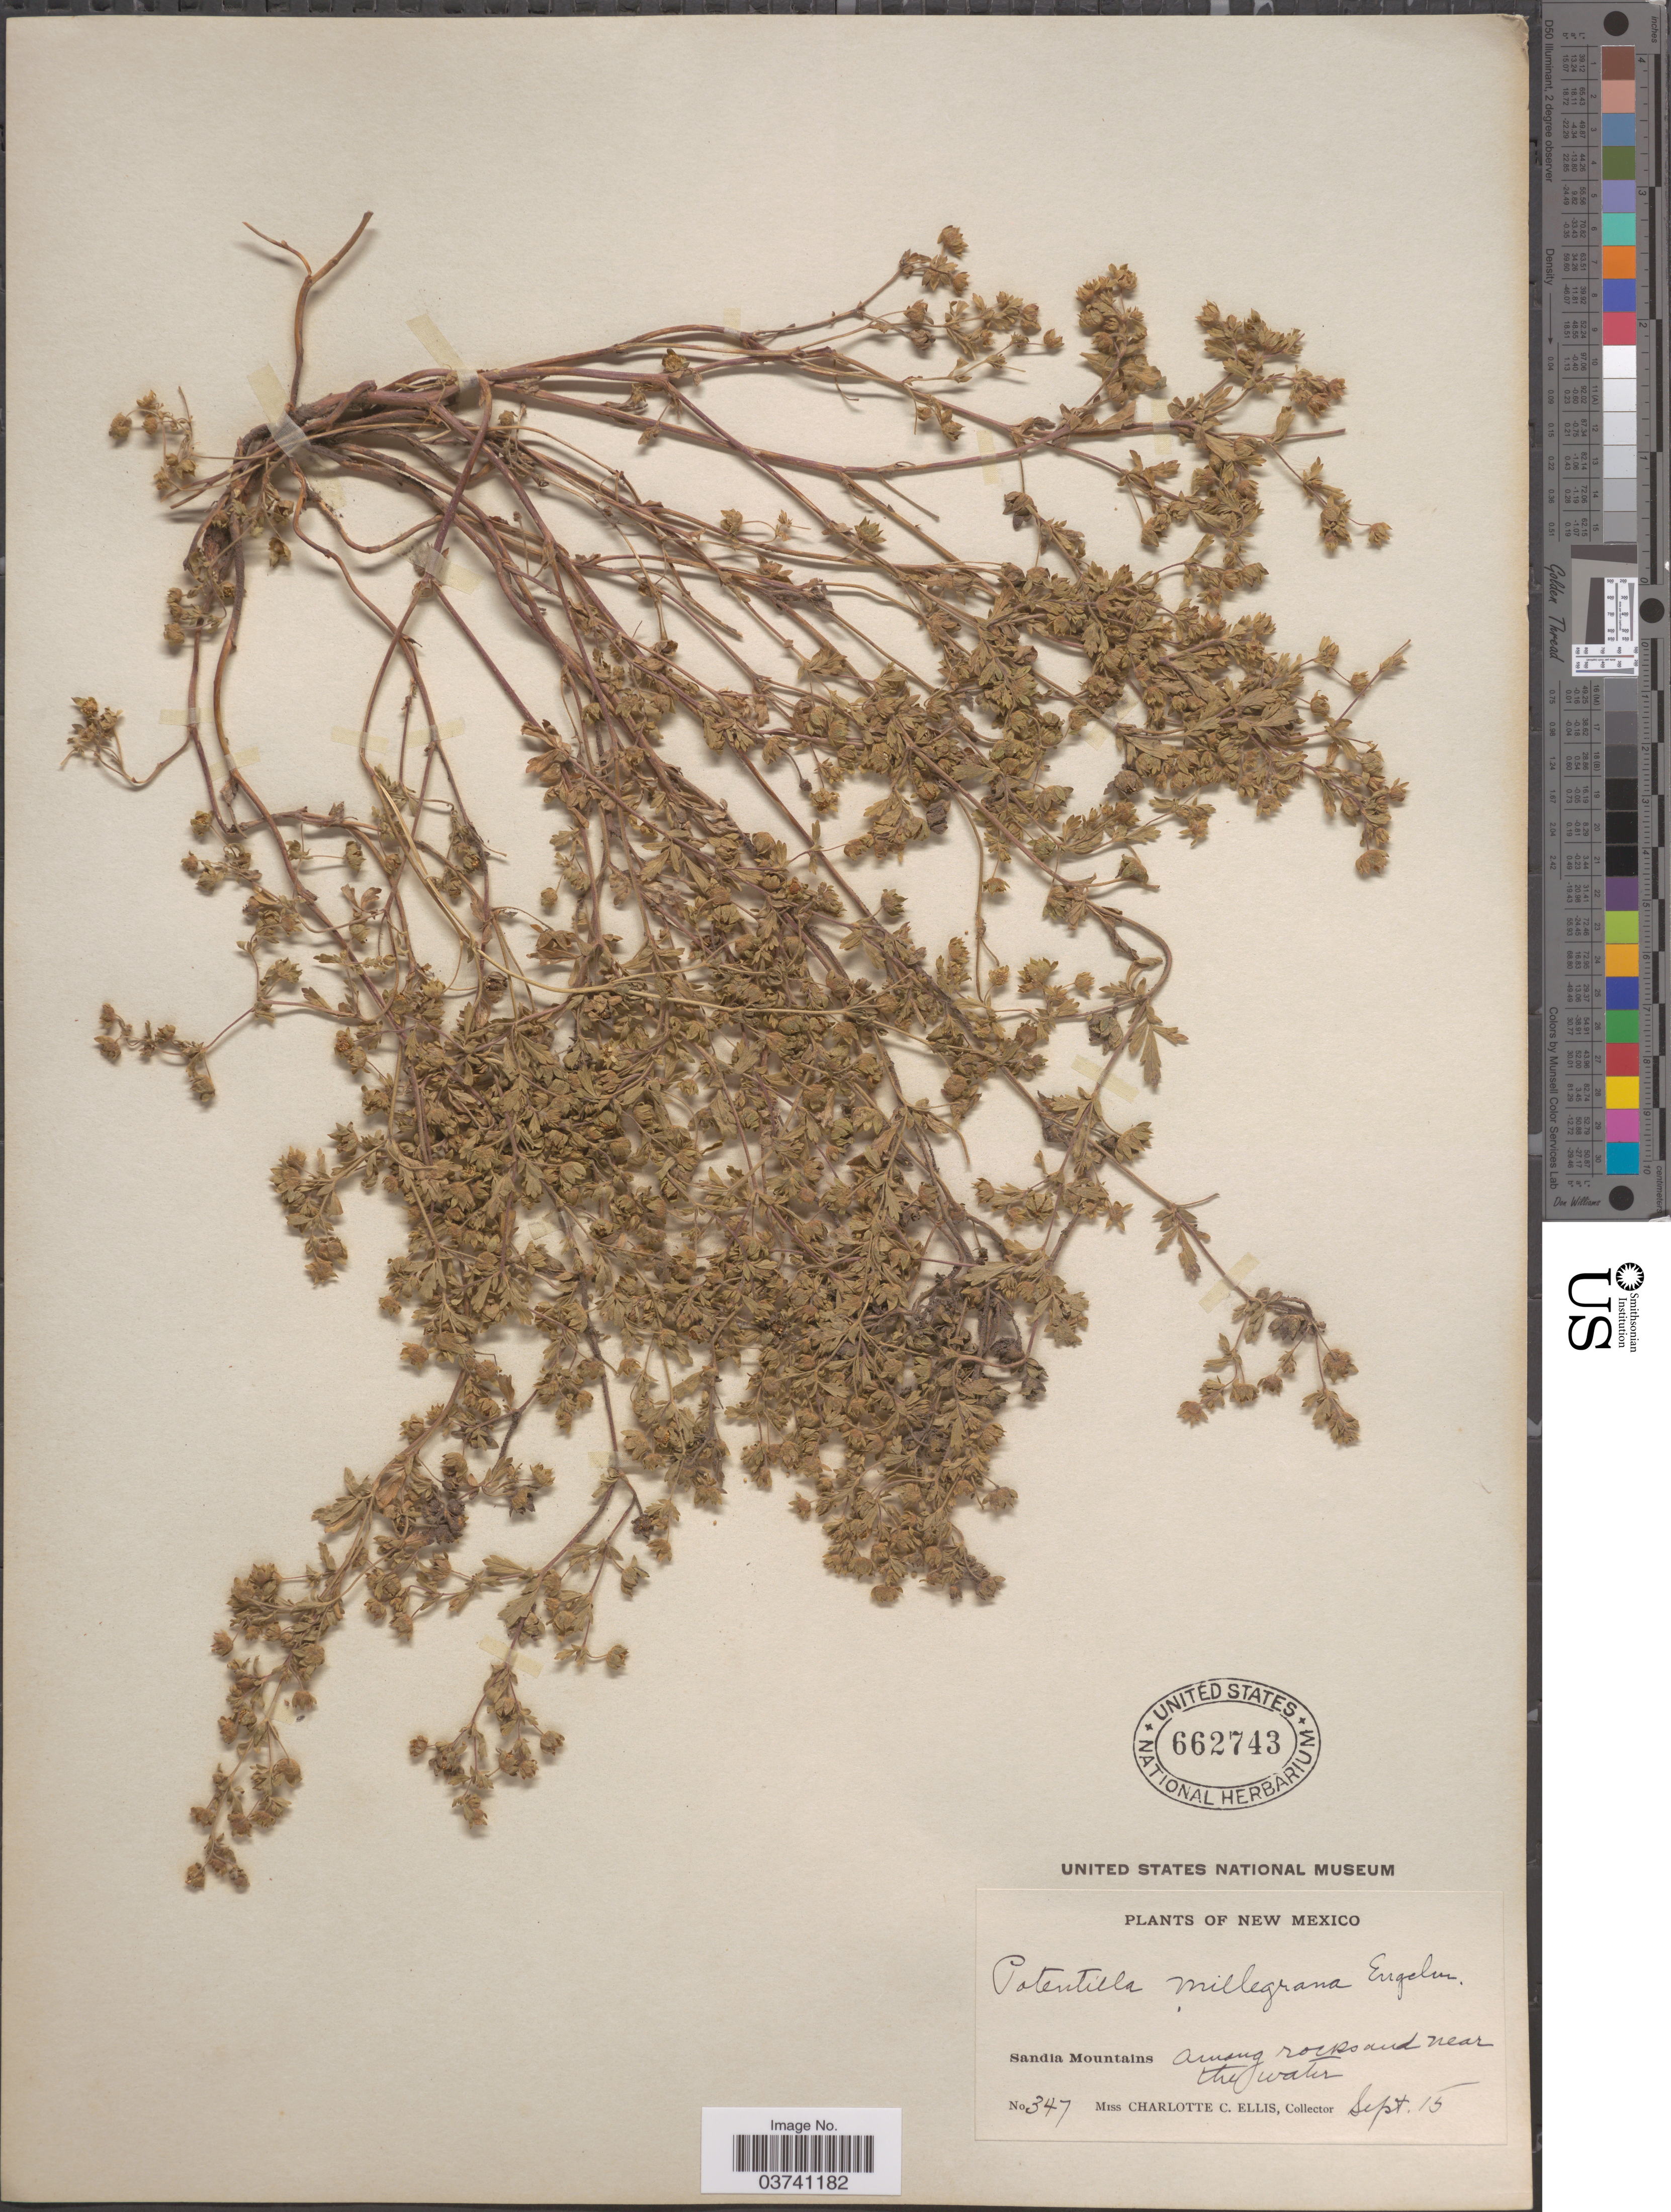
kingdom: Plantae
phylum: Tracheophyta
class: Magnoliopsida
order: Rosales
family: Rosaceae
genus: Potentilla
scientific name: Potentilla rivalis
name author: Nutt.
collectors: C. C. Ellis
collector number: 347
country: United States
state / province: New Mexico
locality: Sandia Mountains among rocks and near the water.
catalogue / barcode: US 662743